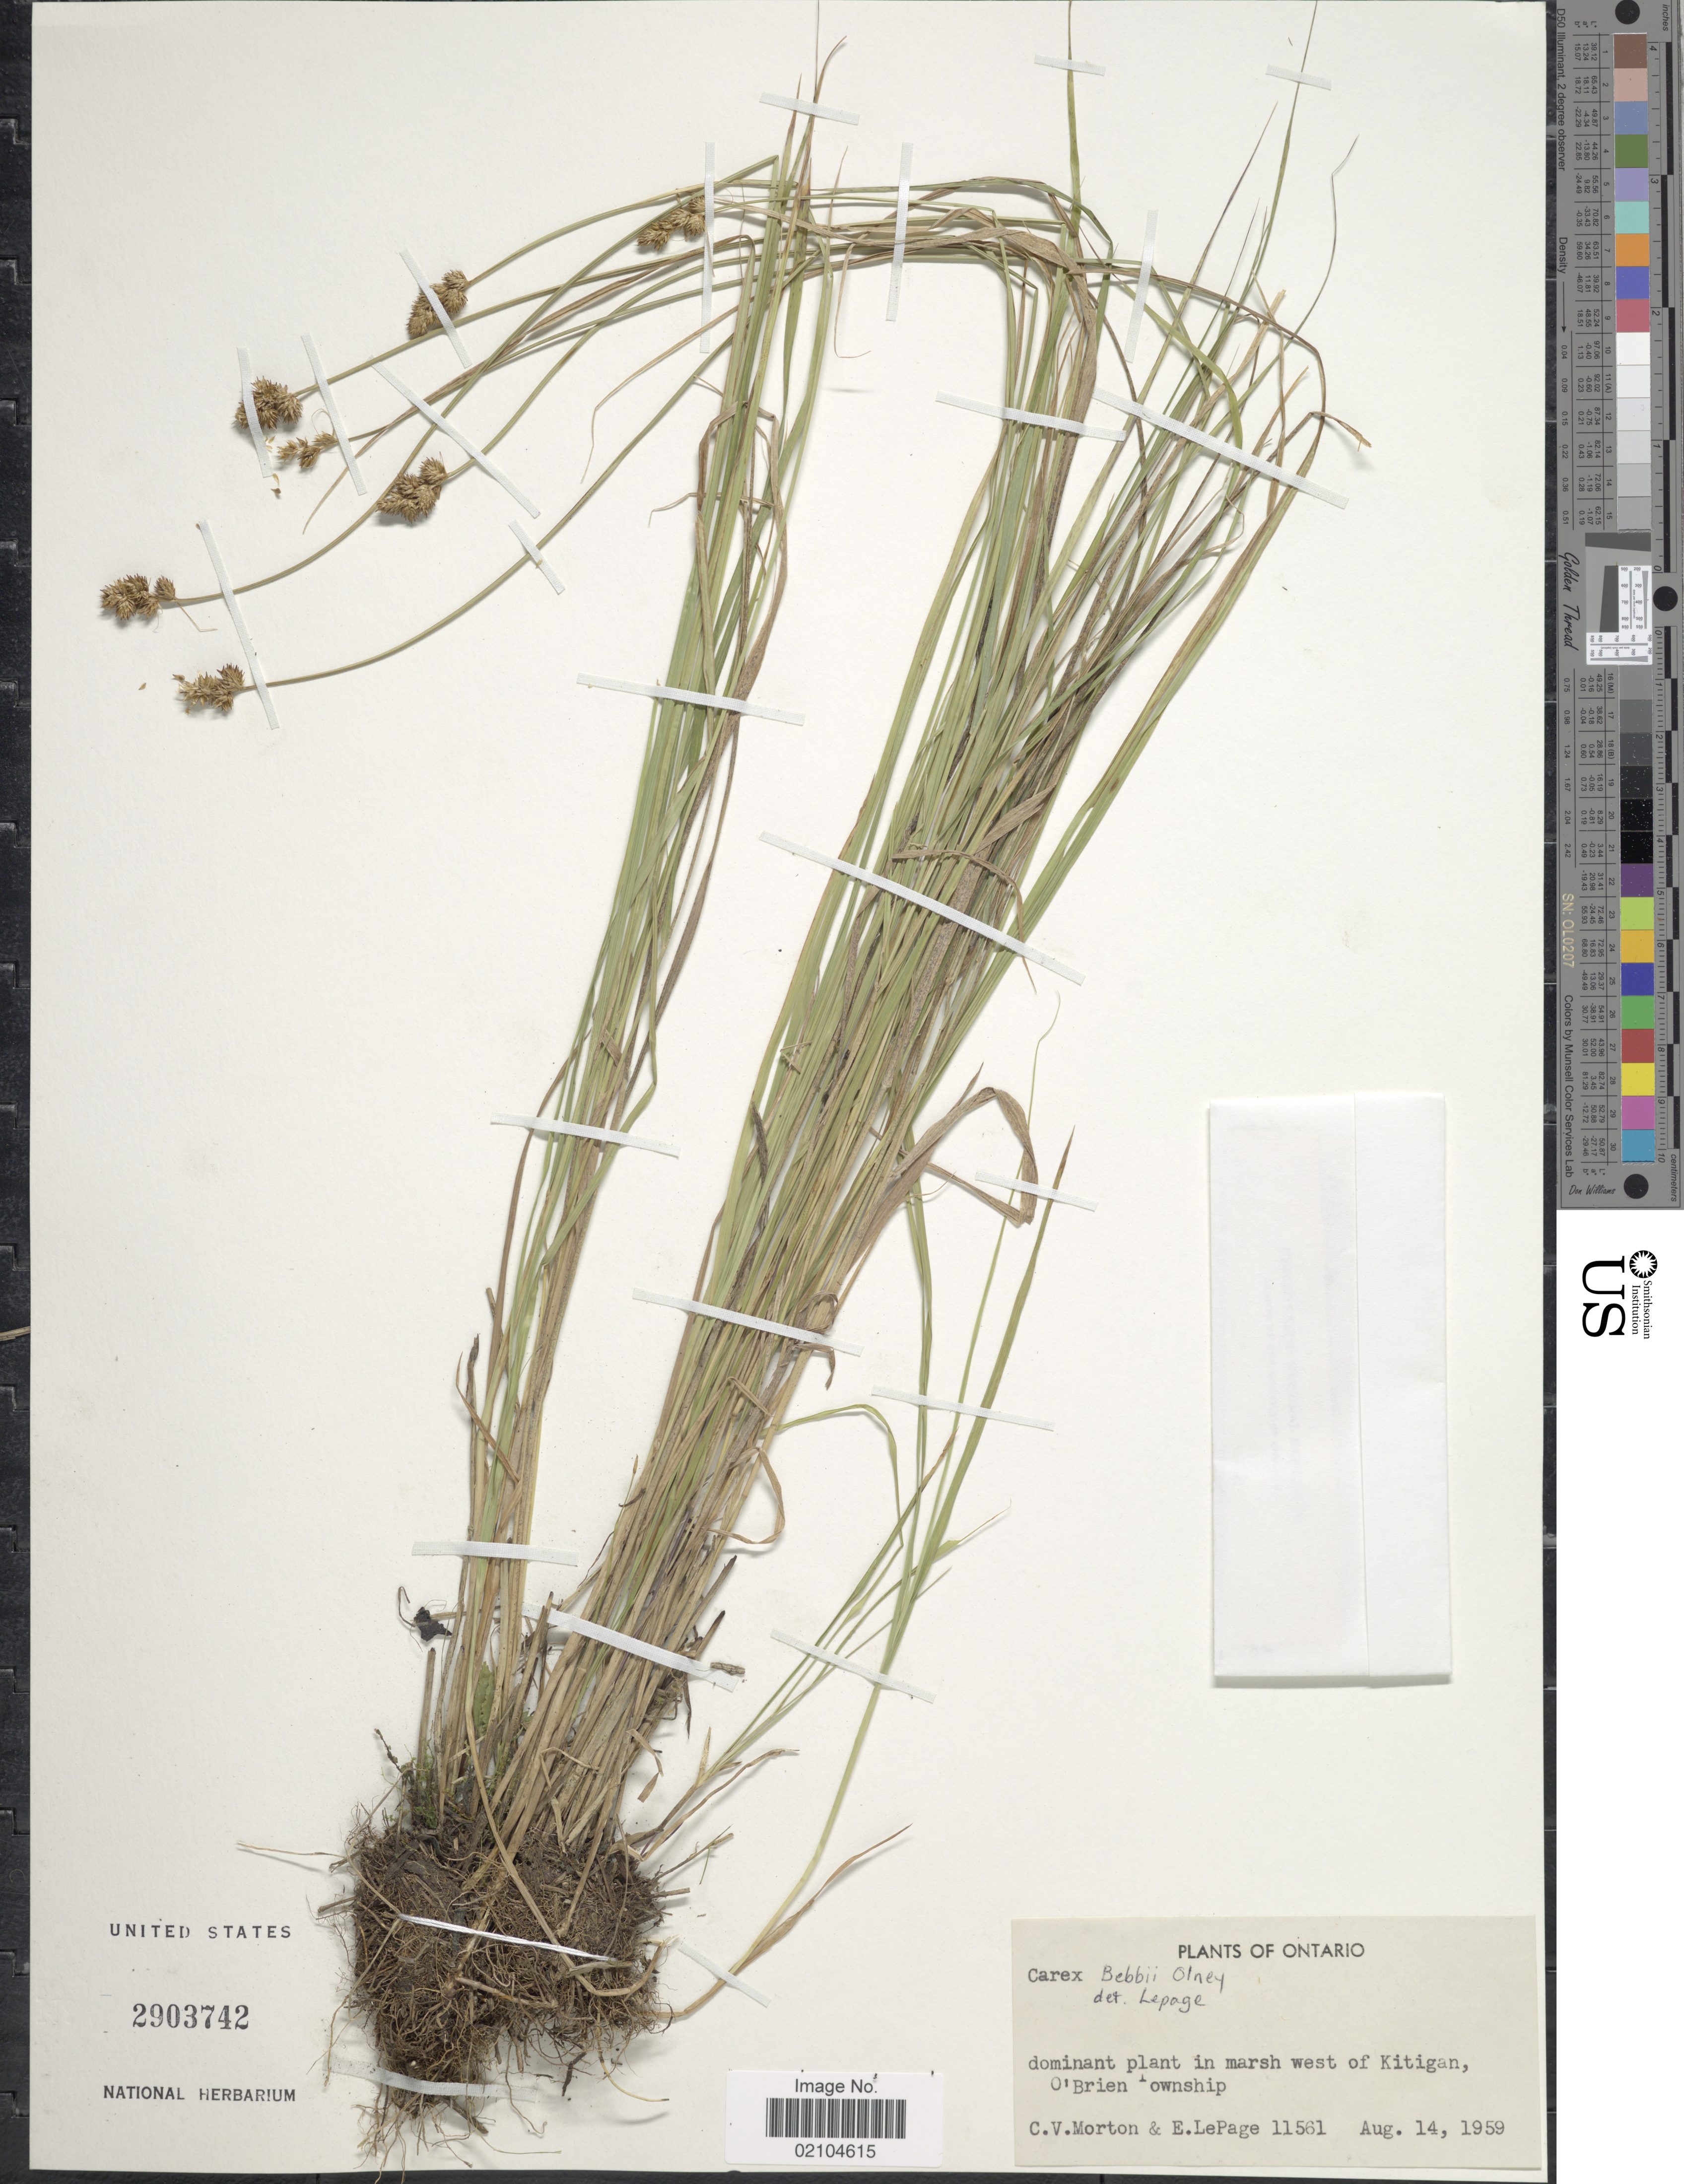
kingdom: Plantae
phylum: Tracheophyta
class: Liliopsida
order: Poales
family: Cyperaceae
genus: Carex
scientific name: Carex bebbii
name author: (L.H. Bailey) Olney ex Fernald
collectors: C. V. Morton & E. Lepage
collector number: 11561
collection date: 1959-08-14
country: Canada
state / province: Ontario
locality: Dominant plant in marsh west of Kitigan, O'Brien Township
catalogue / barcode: US 2903742